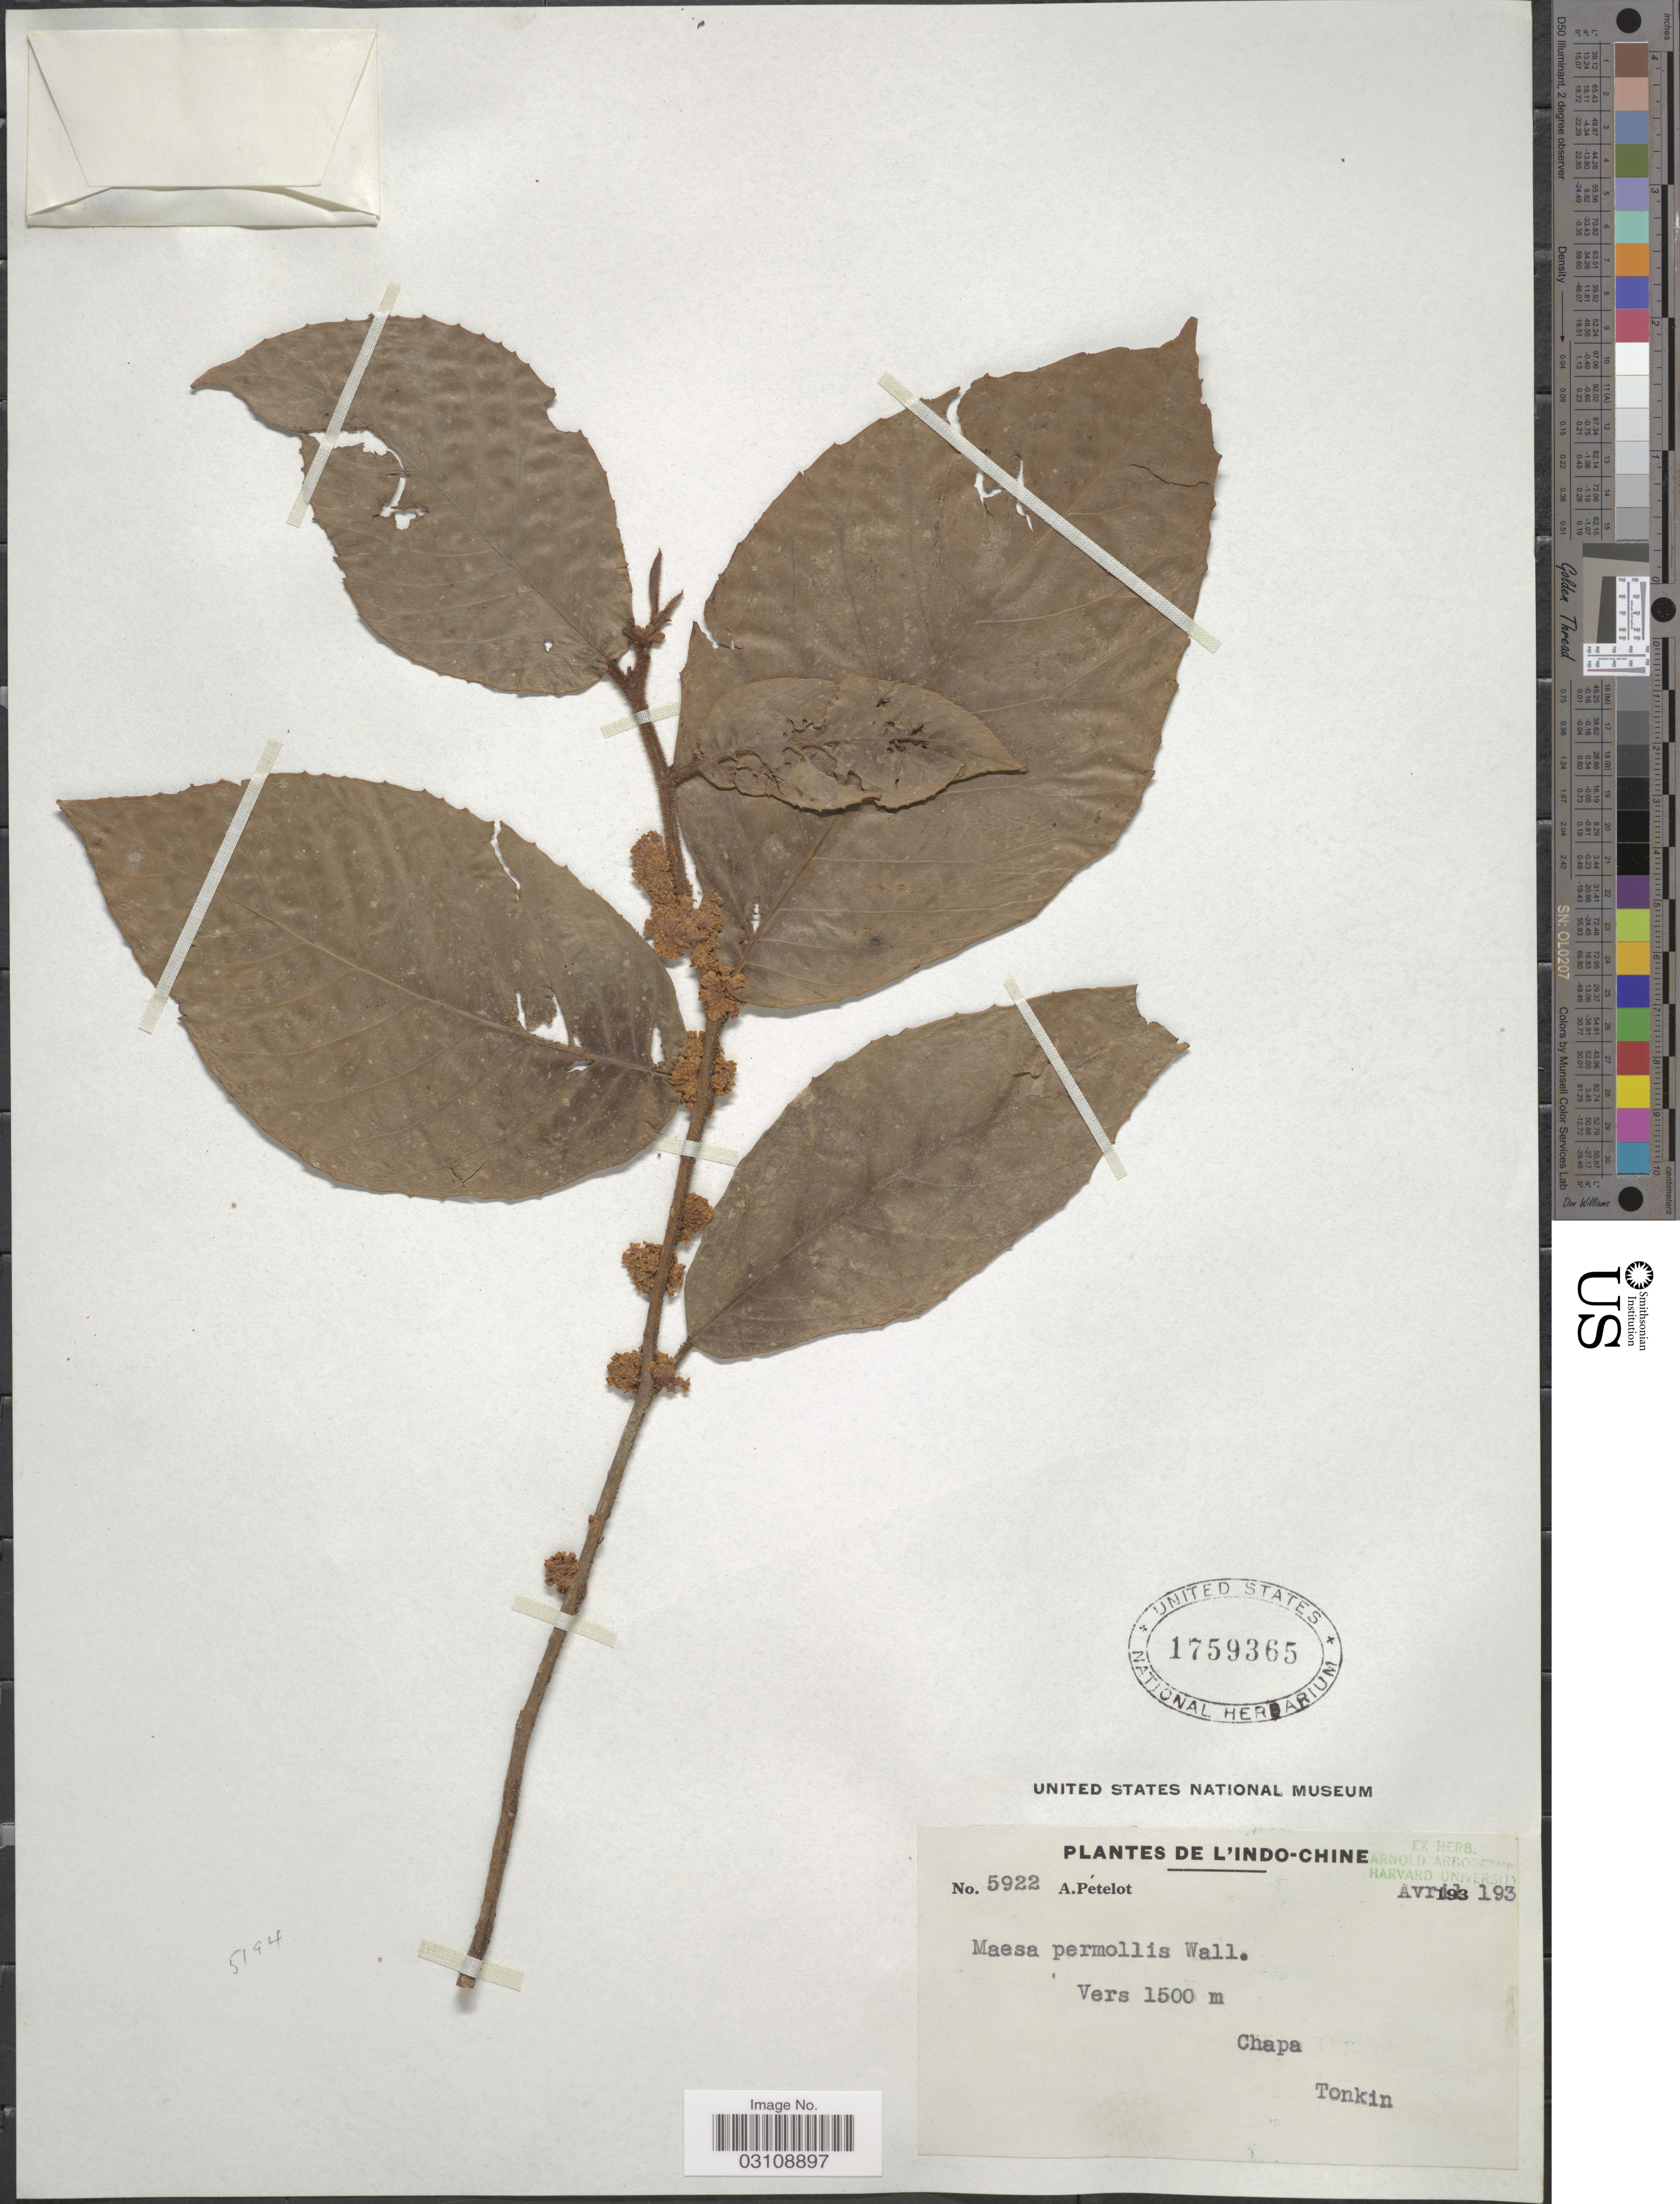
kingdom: Plantae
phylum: Tracheophyta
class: Magnoliopsida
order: Ericales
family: Primulaceae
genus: Maesa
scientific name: Maesa sp.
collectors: A. Petelot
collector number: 5922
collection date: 1933-04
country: Vietnam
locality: L'Indo-Chine. Chapa. Tonkin.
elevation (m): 1500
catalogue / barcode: US 1759365